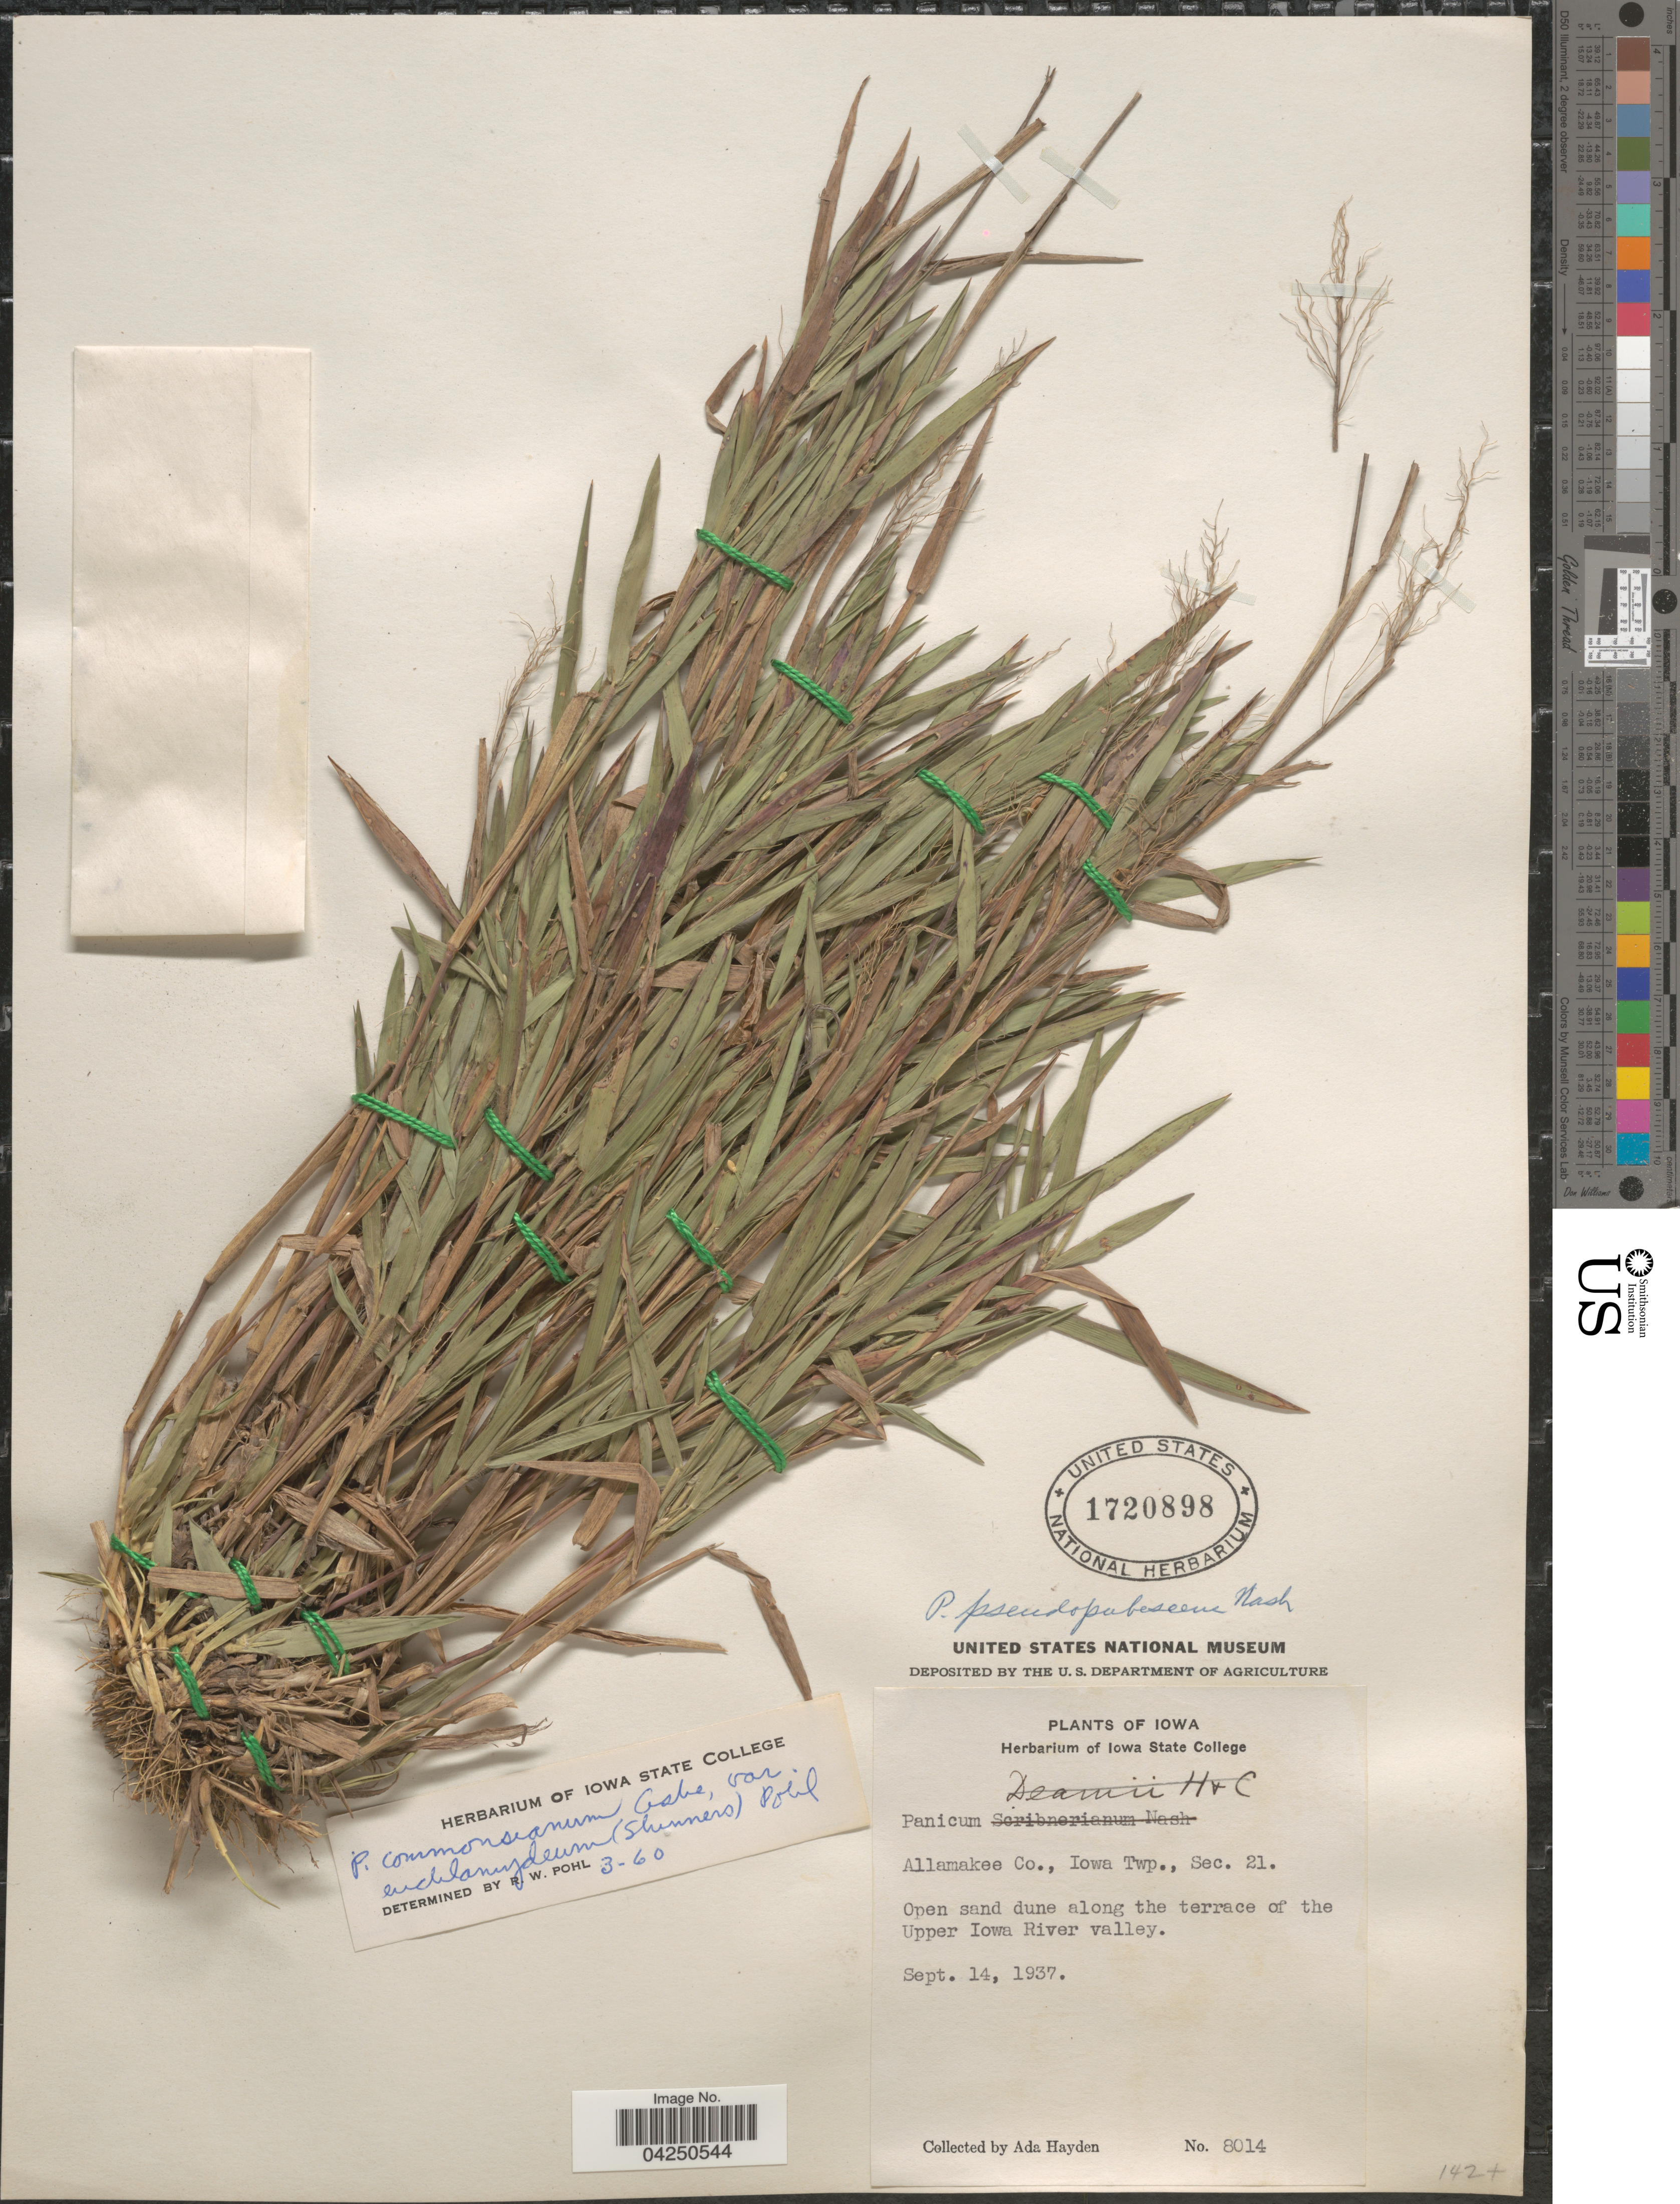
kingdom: Plantae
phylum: Tracheophyta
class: Liliopsida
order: Poales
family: Poaceae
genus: Dichanthelium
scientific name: Dichanthelium acuminatum var. acuminatum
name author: (Sw.) Gould & C.A. Clark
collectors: Ada Hayden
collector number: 8014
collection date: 1937-09-14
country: United States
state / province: Iowa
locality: Allamakee Co., Twp., Sec. 21. Open sand dune along the terrace of the Upper Iowa River valley.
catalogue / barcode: US 1720898